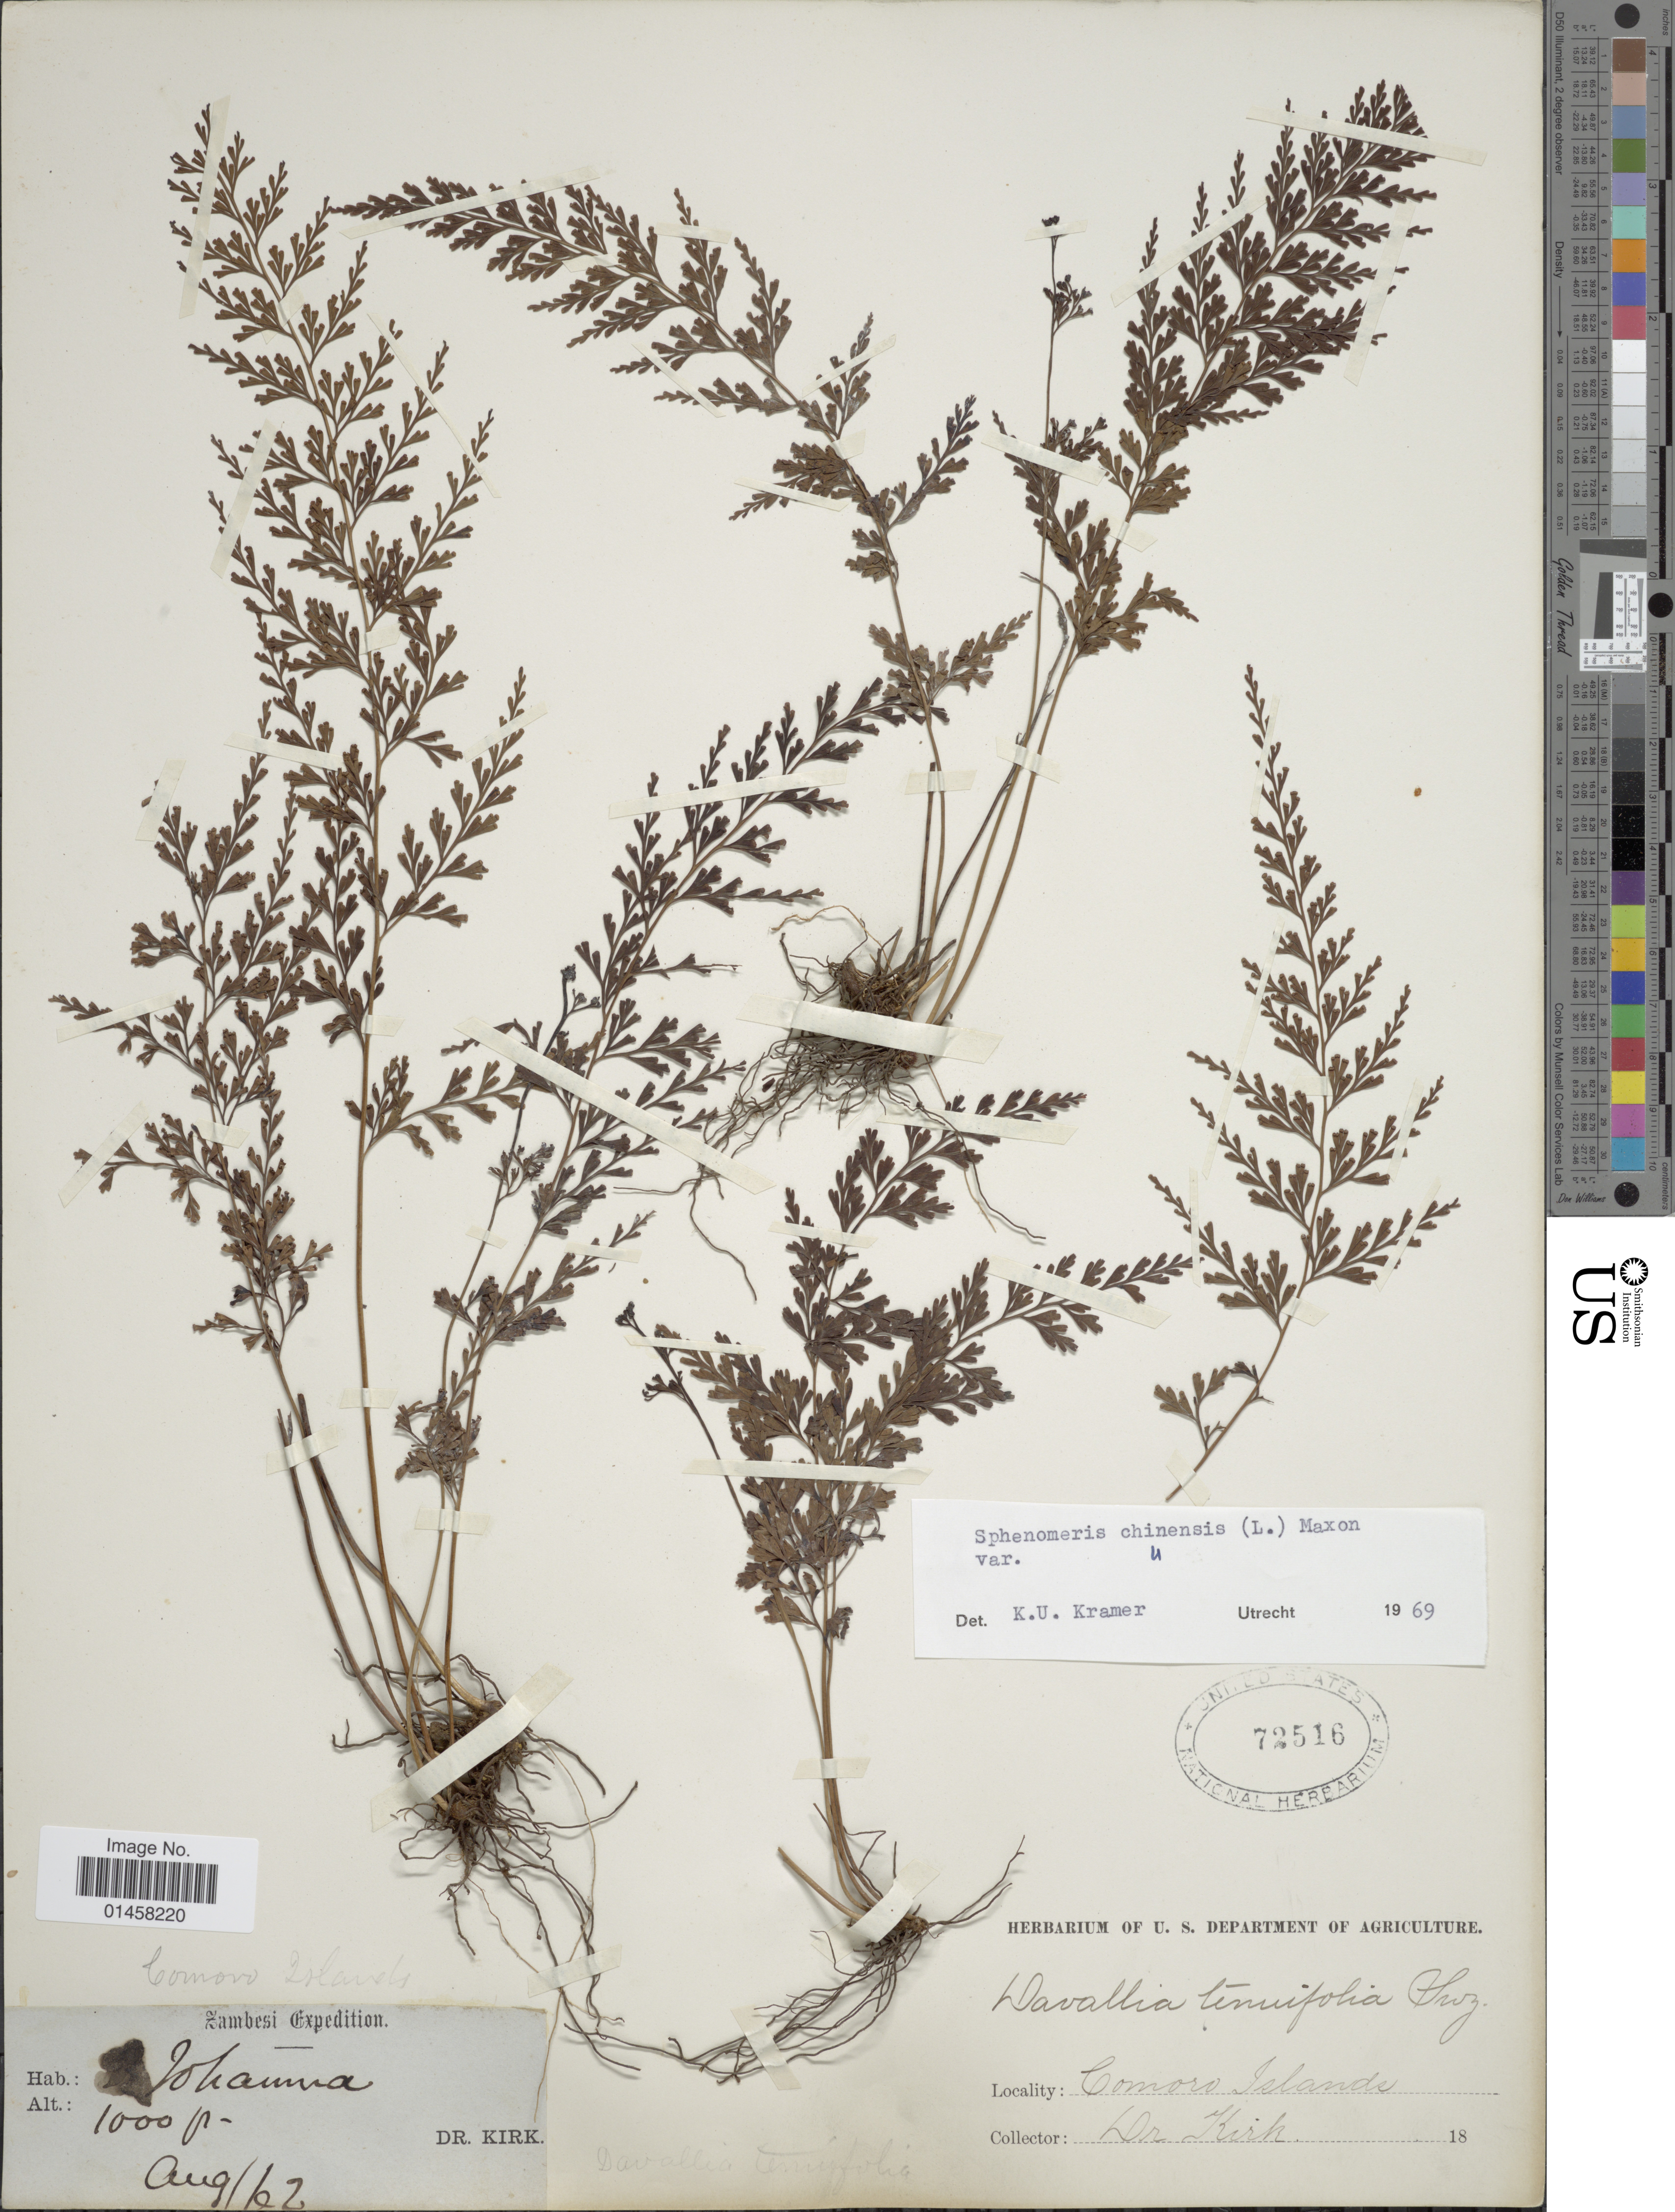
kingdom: Plantae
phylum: Tracheophyta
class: Polypodiopsida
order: Polypodiales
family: Lindsaeaceae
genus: Sphenomeris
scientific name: Sphenomeris chinensis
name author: (L.) Maxon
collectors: Kirk.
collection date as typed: Transcribed d/m/y: /8/62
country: Comoros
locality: Johanna, Comoro Islands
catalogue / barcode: US 72516